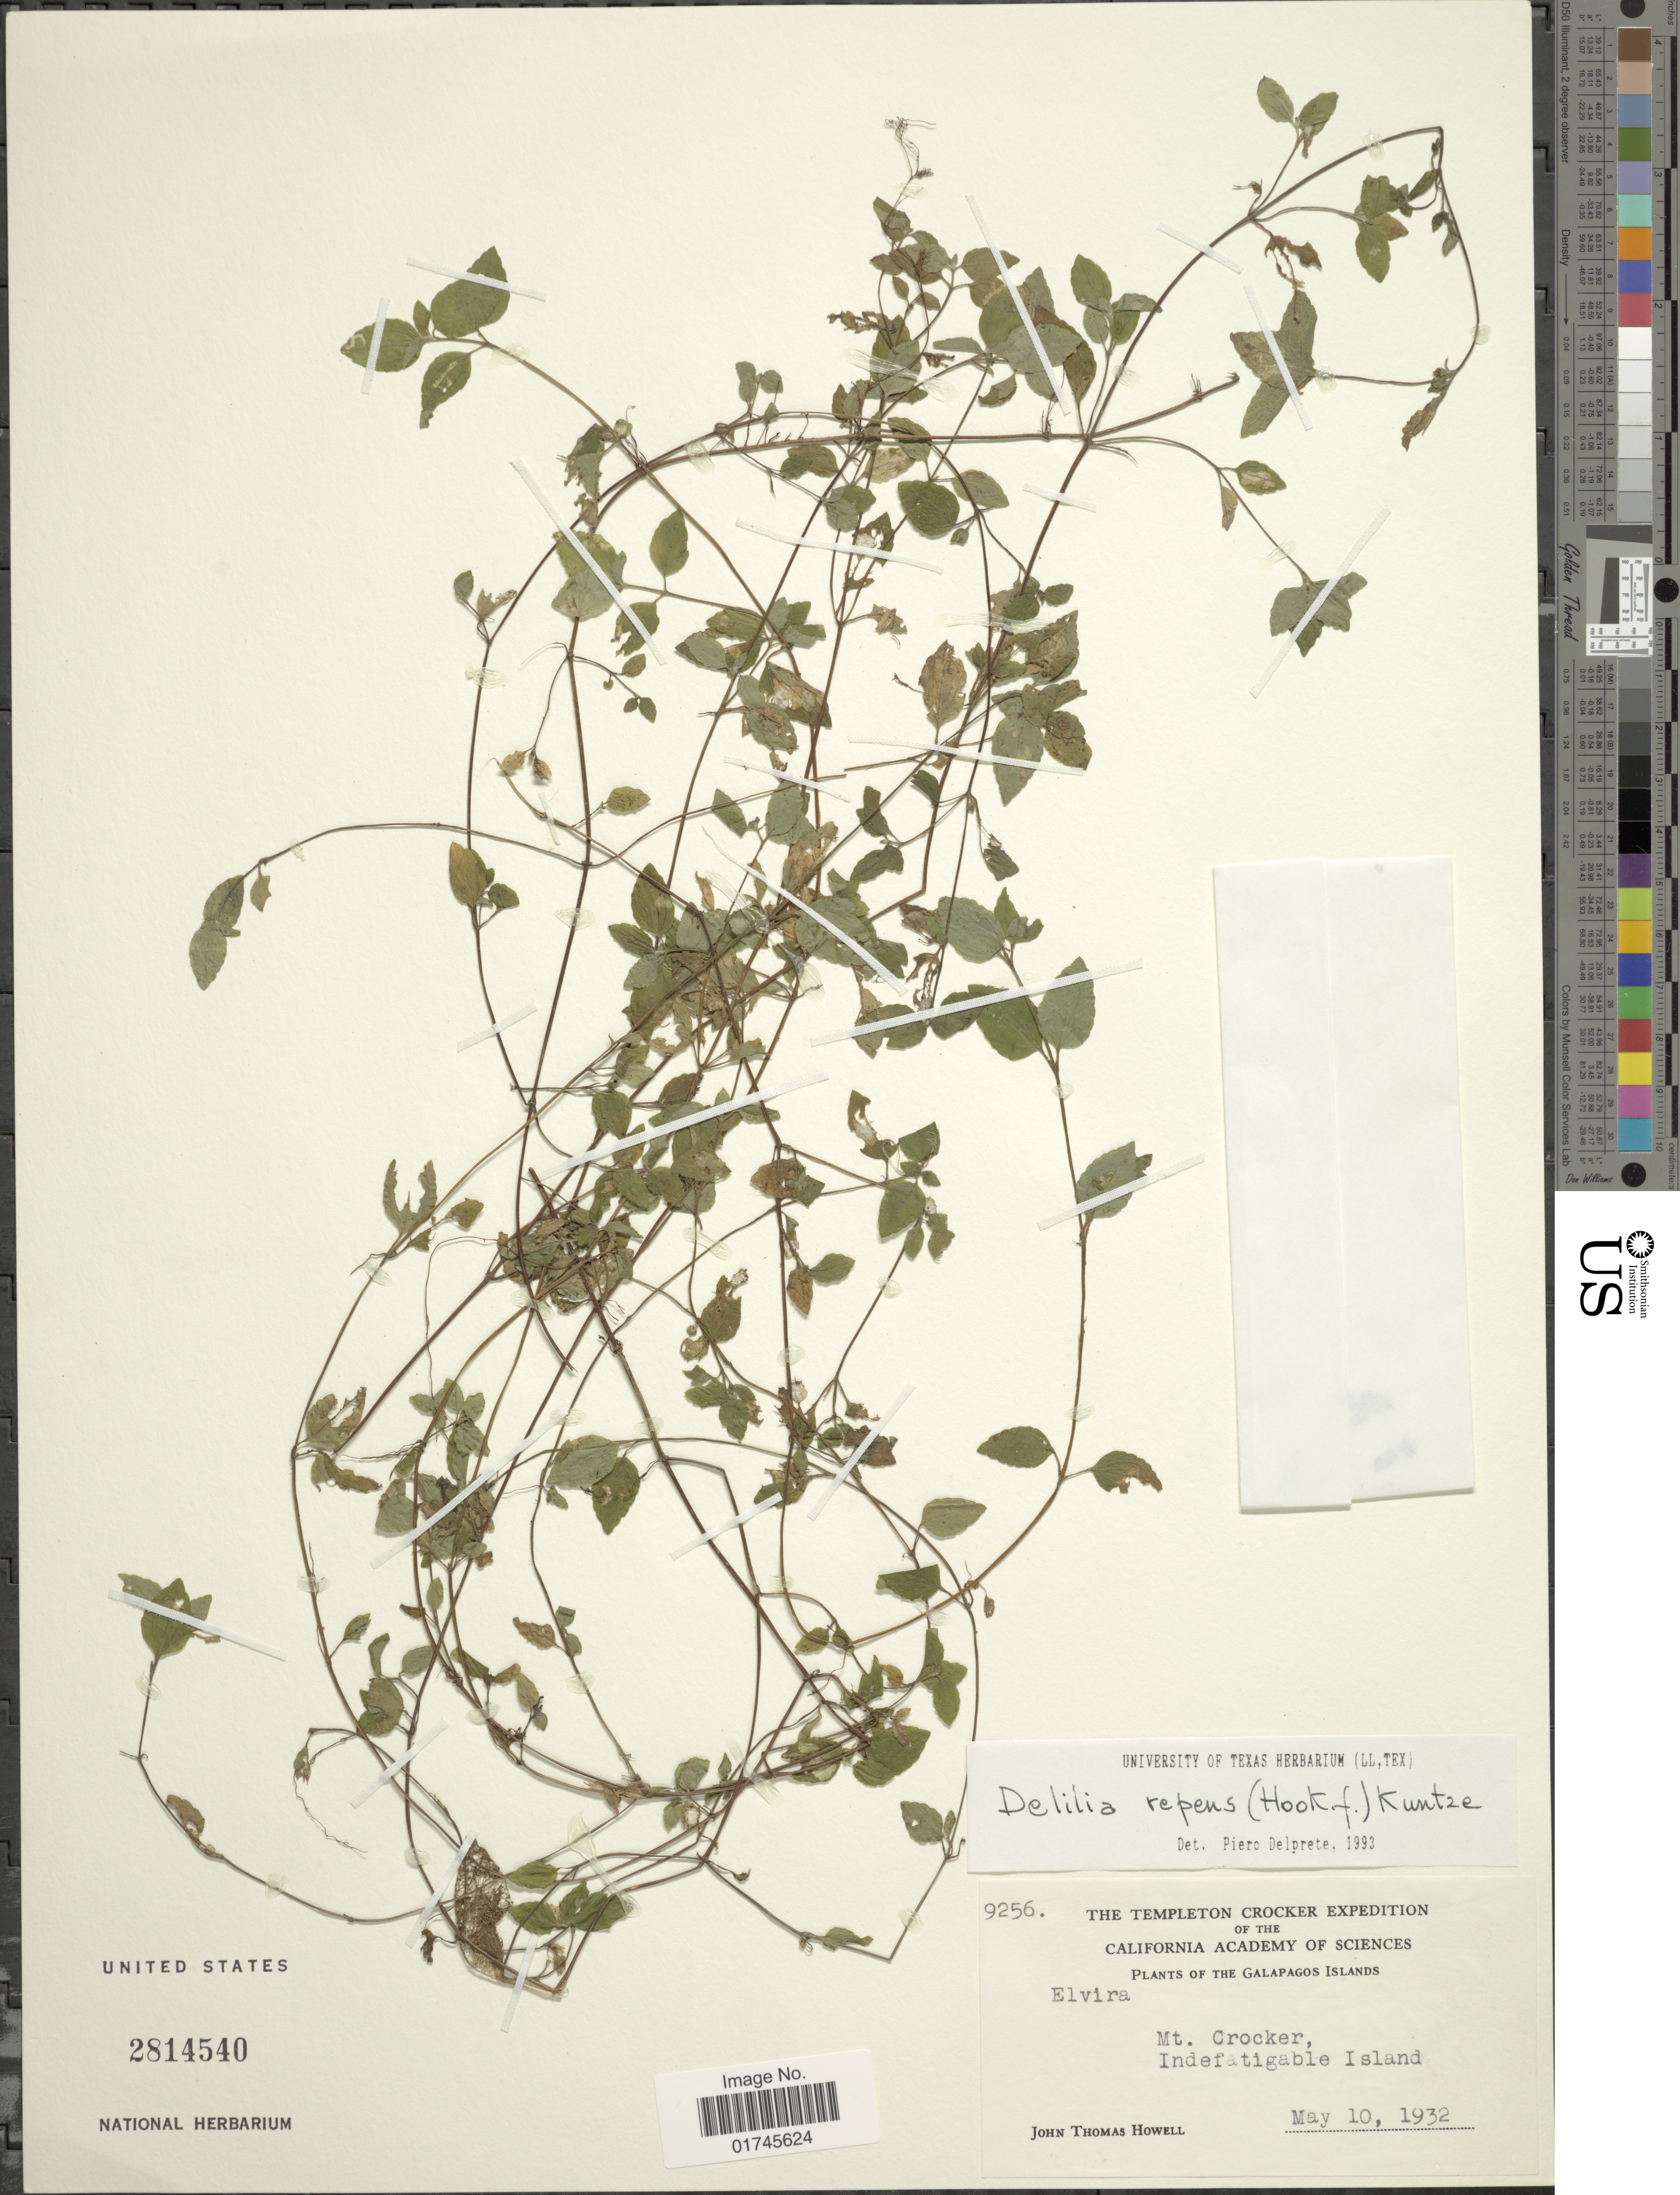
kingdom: Plantae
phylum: Tracheophyta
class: Magnoliopsida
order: Asterales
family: Asteraceae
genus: Delilia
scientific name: Delilia repens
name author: (Hook. f.) Kuntze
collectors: J. T. Howell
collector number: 9256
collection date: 1932-05-10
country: Ecuador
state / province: Colón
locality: The Galapagos Islands, Mt Crocker, Inderfatigable Island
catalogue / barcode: US 2814540